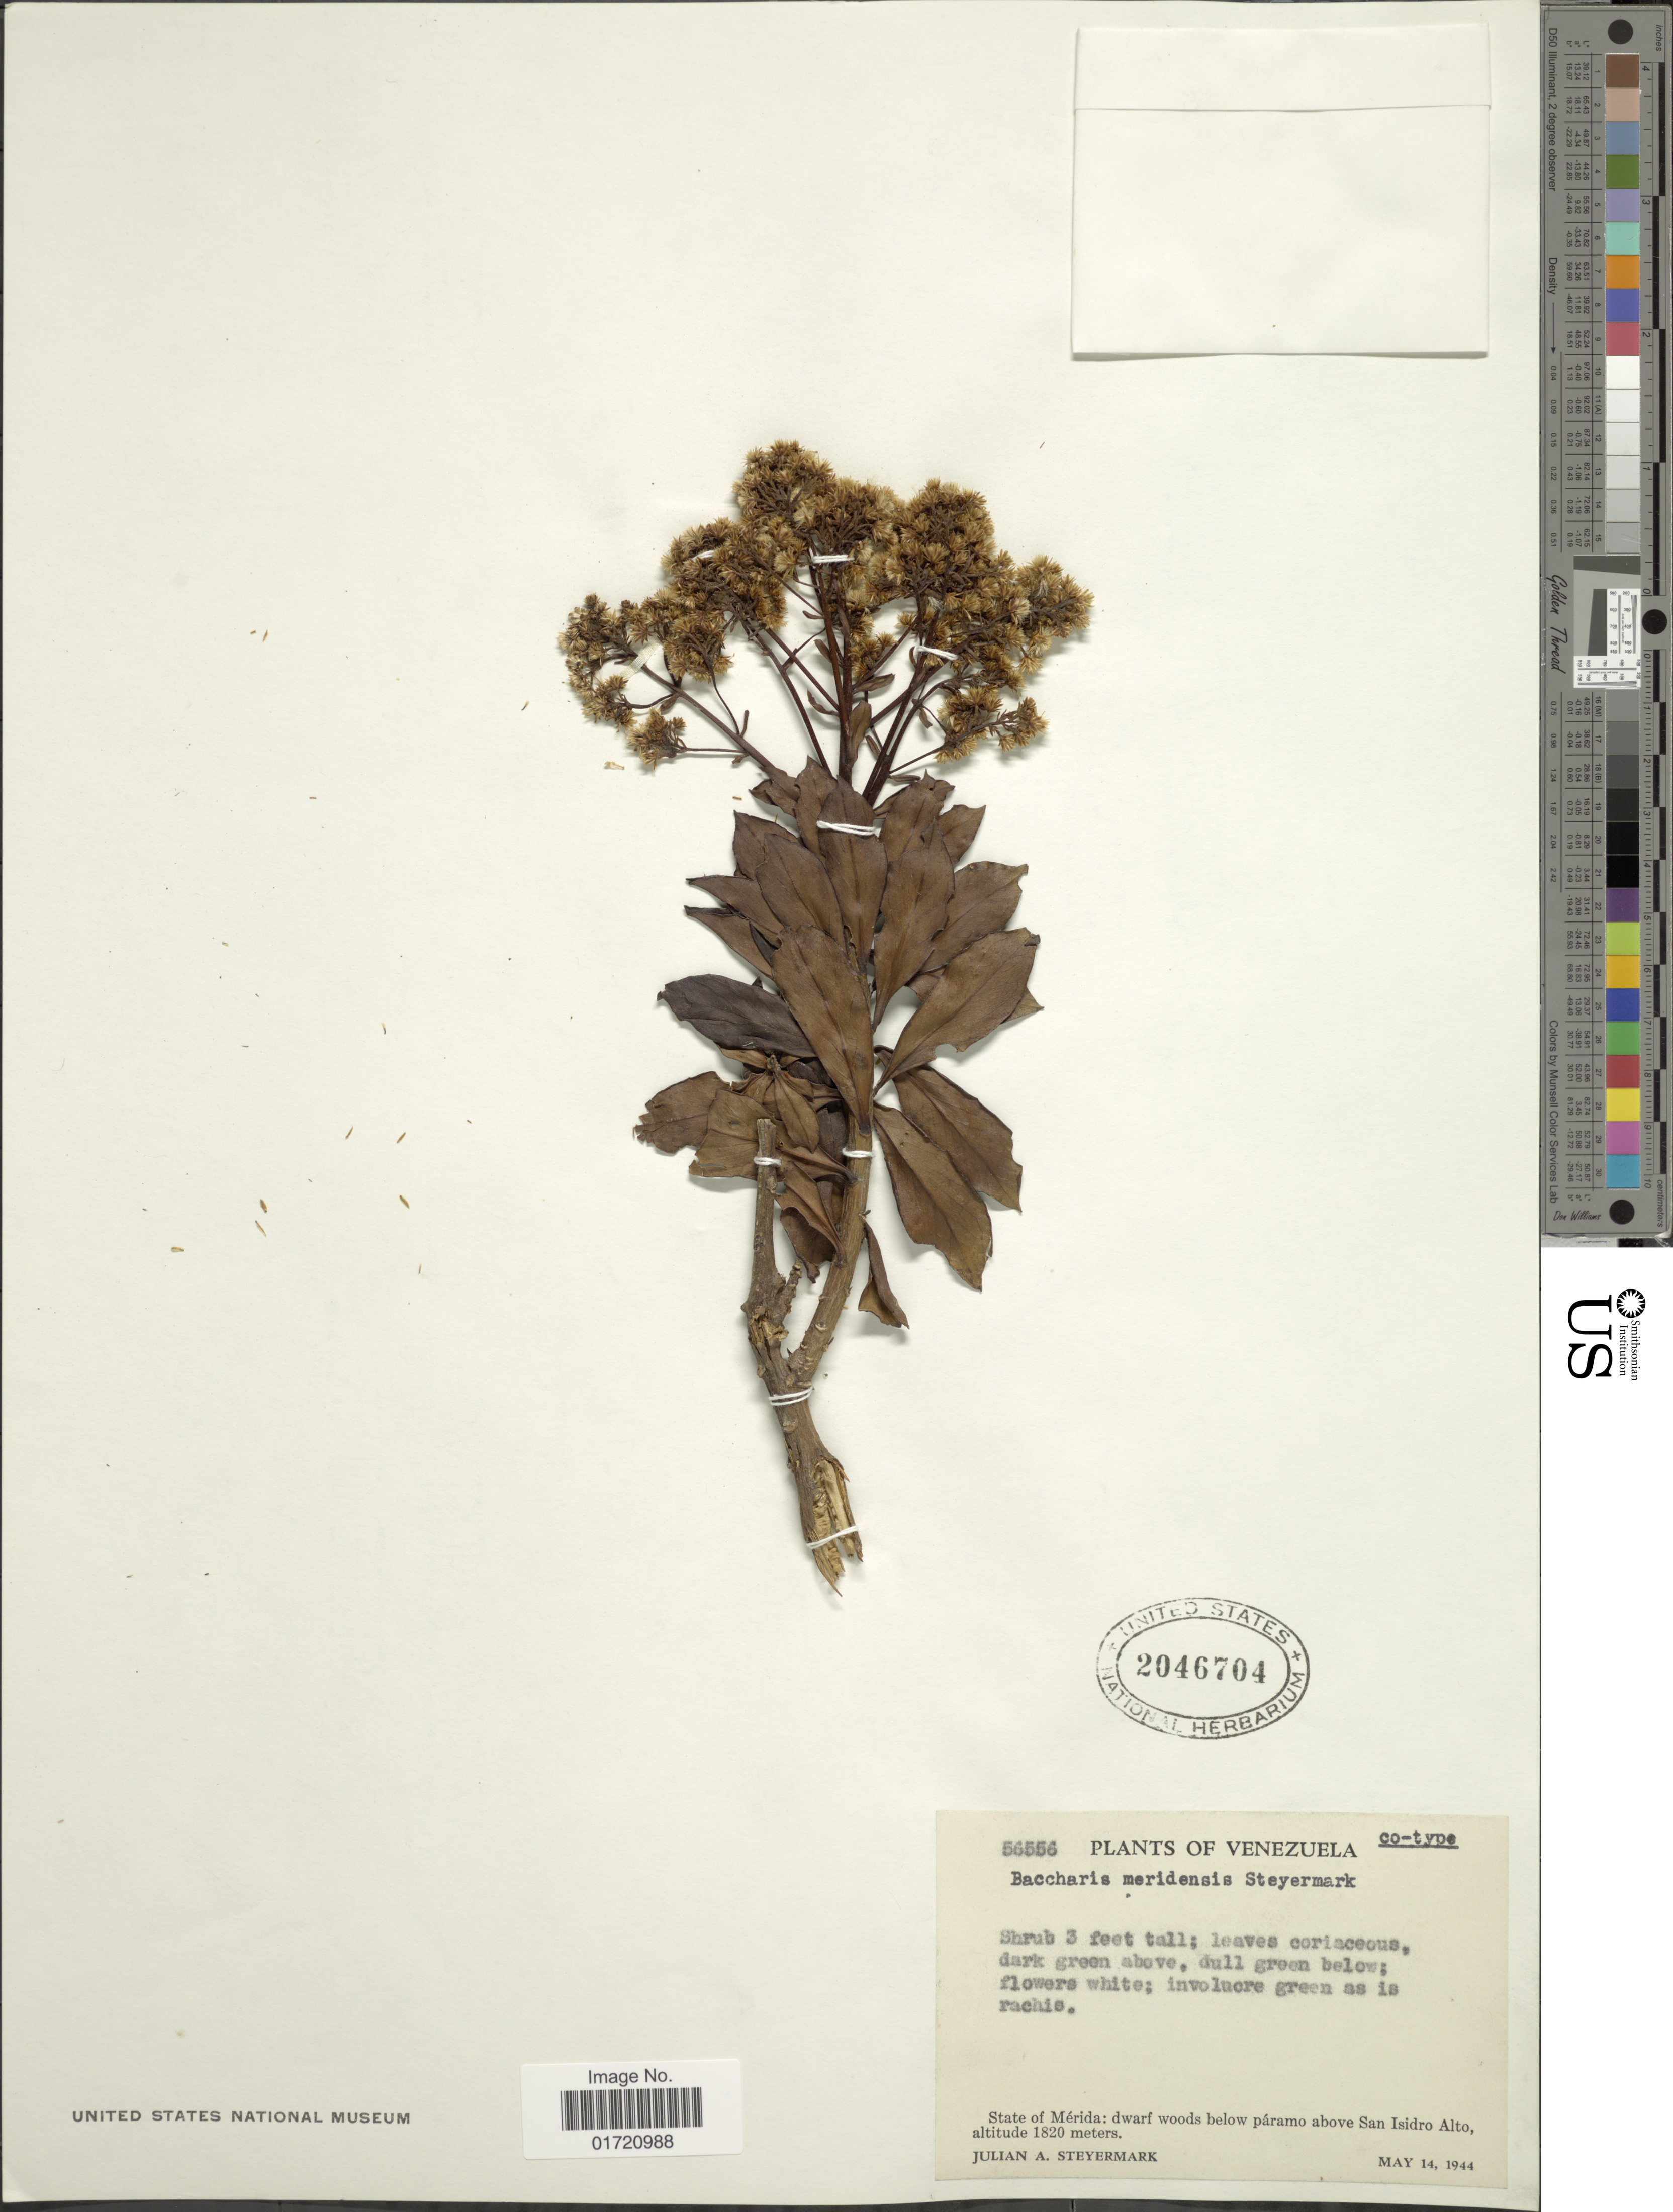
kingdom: Plantae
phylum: Tracheophyta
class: Magnoliopsida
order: Asterales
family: Asteraceae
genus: Baccharis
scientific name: Baccharis meridensis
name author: Steyerm.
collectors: J. Steyermark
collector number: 56556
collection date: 1944-05-14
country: Venezuela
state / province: Mérida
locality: Below paramo above San Isidro Alto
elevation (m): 1820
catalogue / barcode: US 2046704